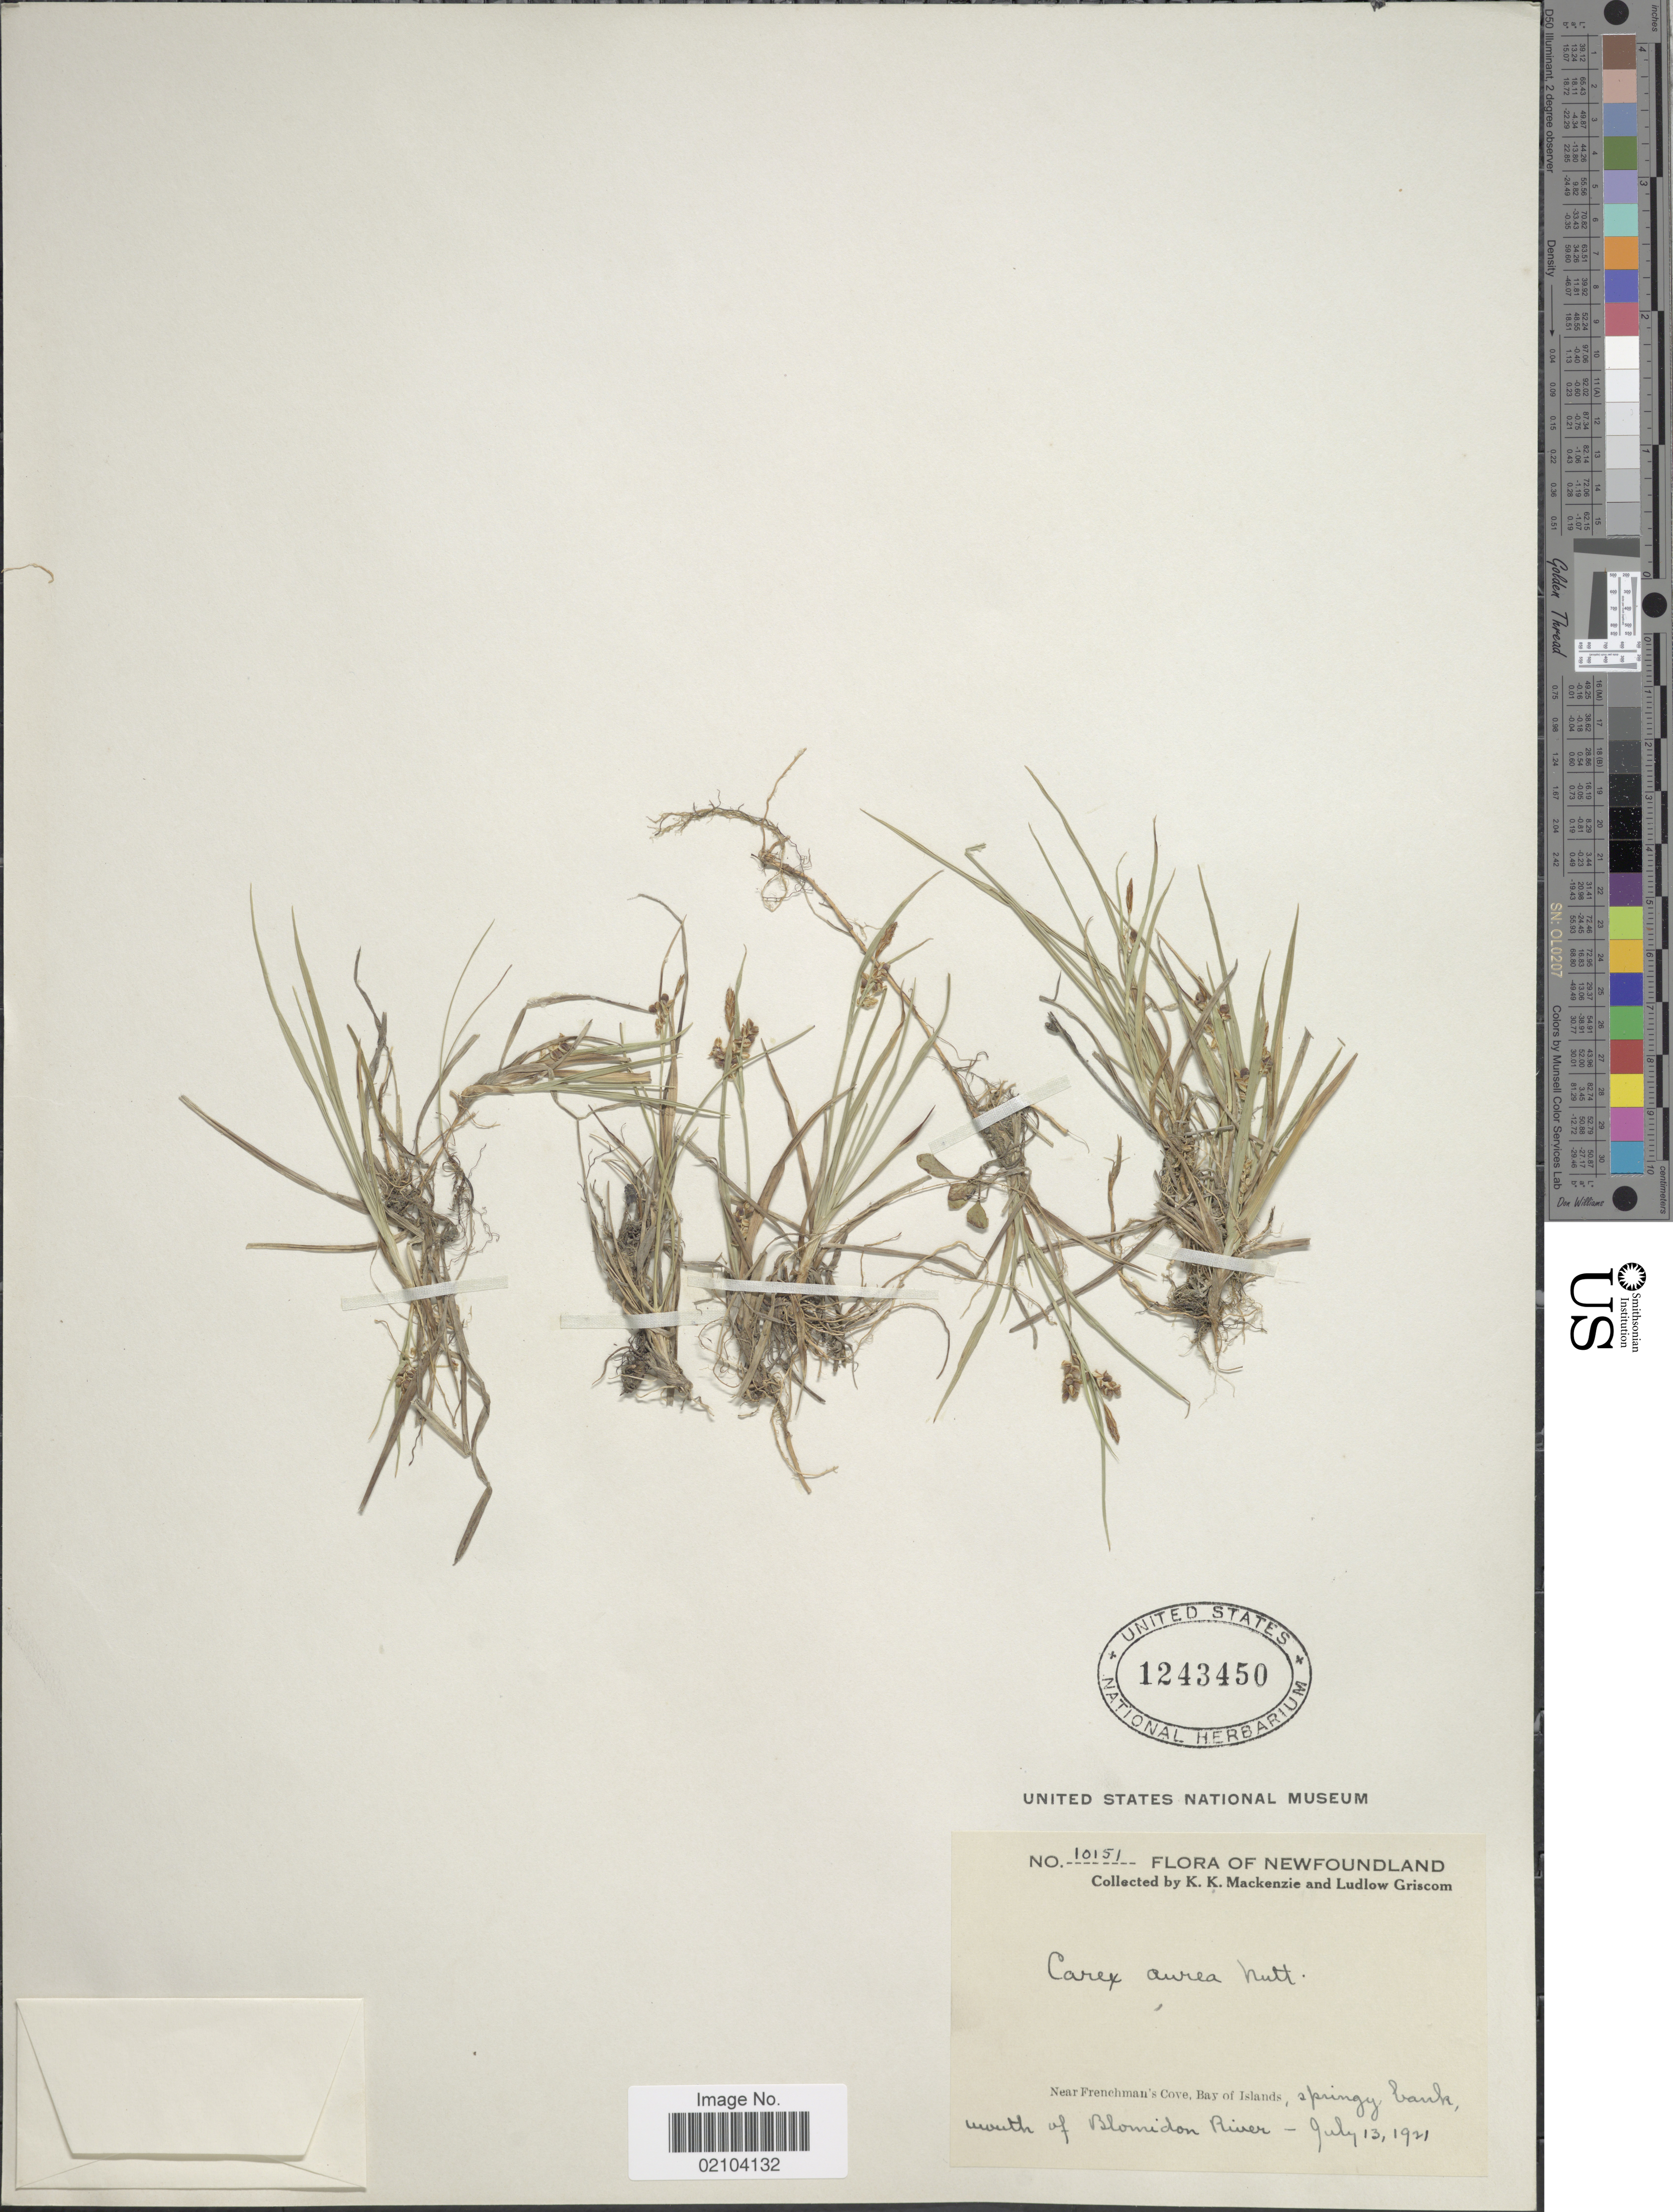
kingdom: Plantae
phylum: Tracheophyta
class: Liliopsida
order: Poales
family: Cyperaceae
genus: Carex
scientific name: Carex aurea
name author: Nutt.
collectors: K. K. Mackenzie & L. Griscom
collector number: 10151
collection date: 1921-07-13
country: Canada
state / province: Newfoundland and Labrador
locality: Near frenchman's Cove, Bay of Islands, sprimgy bank, mouth of Blomidon River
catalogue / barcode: US 1243450